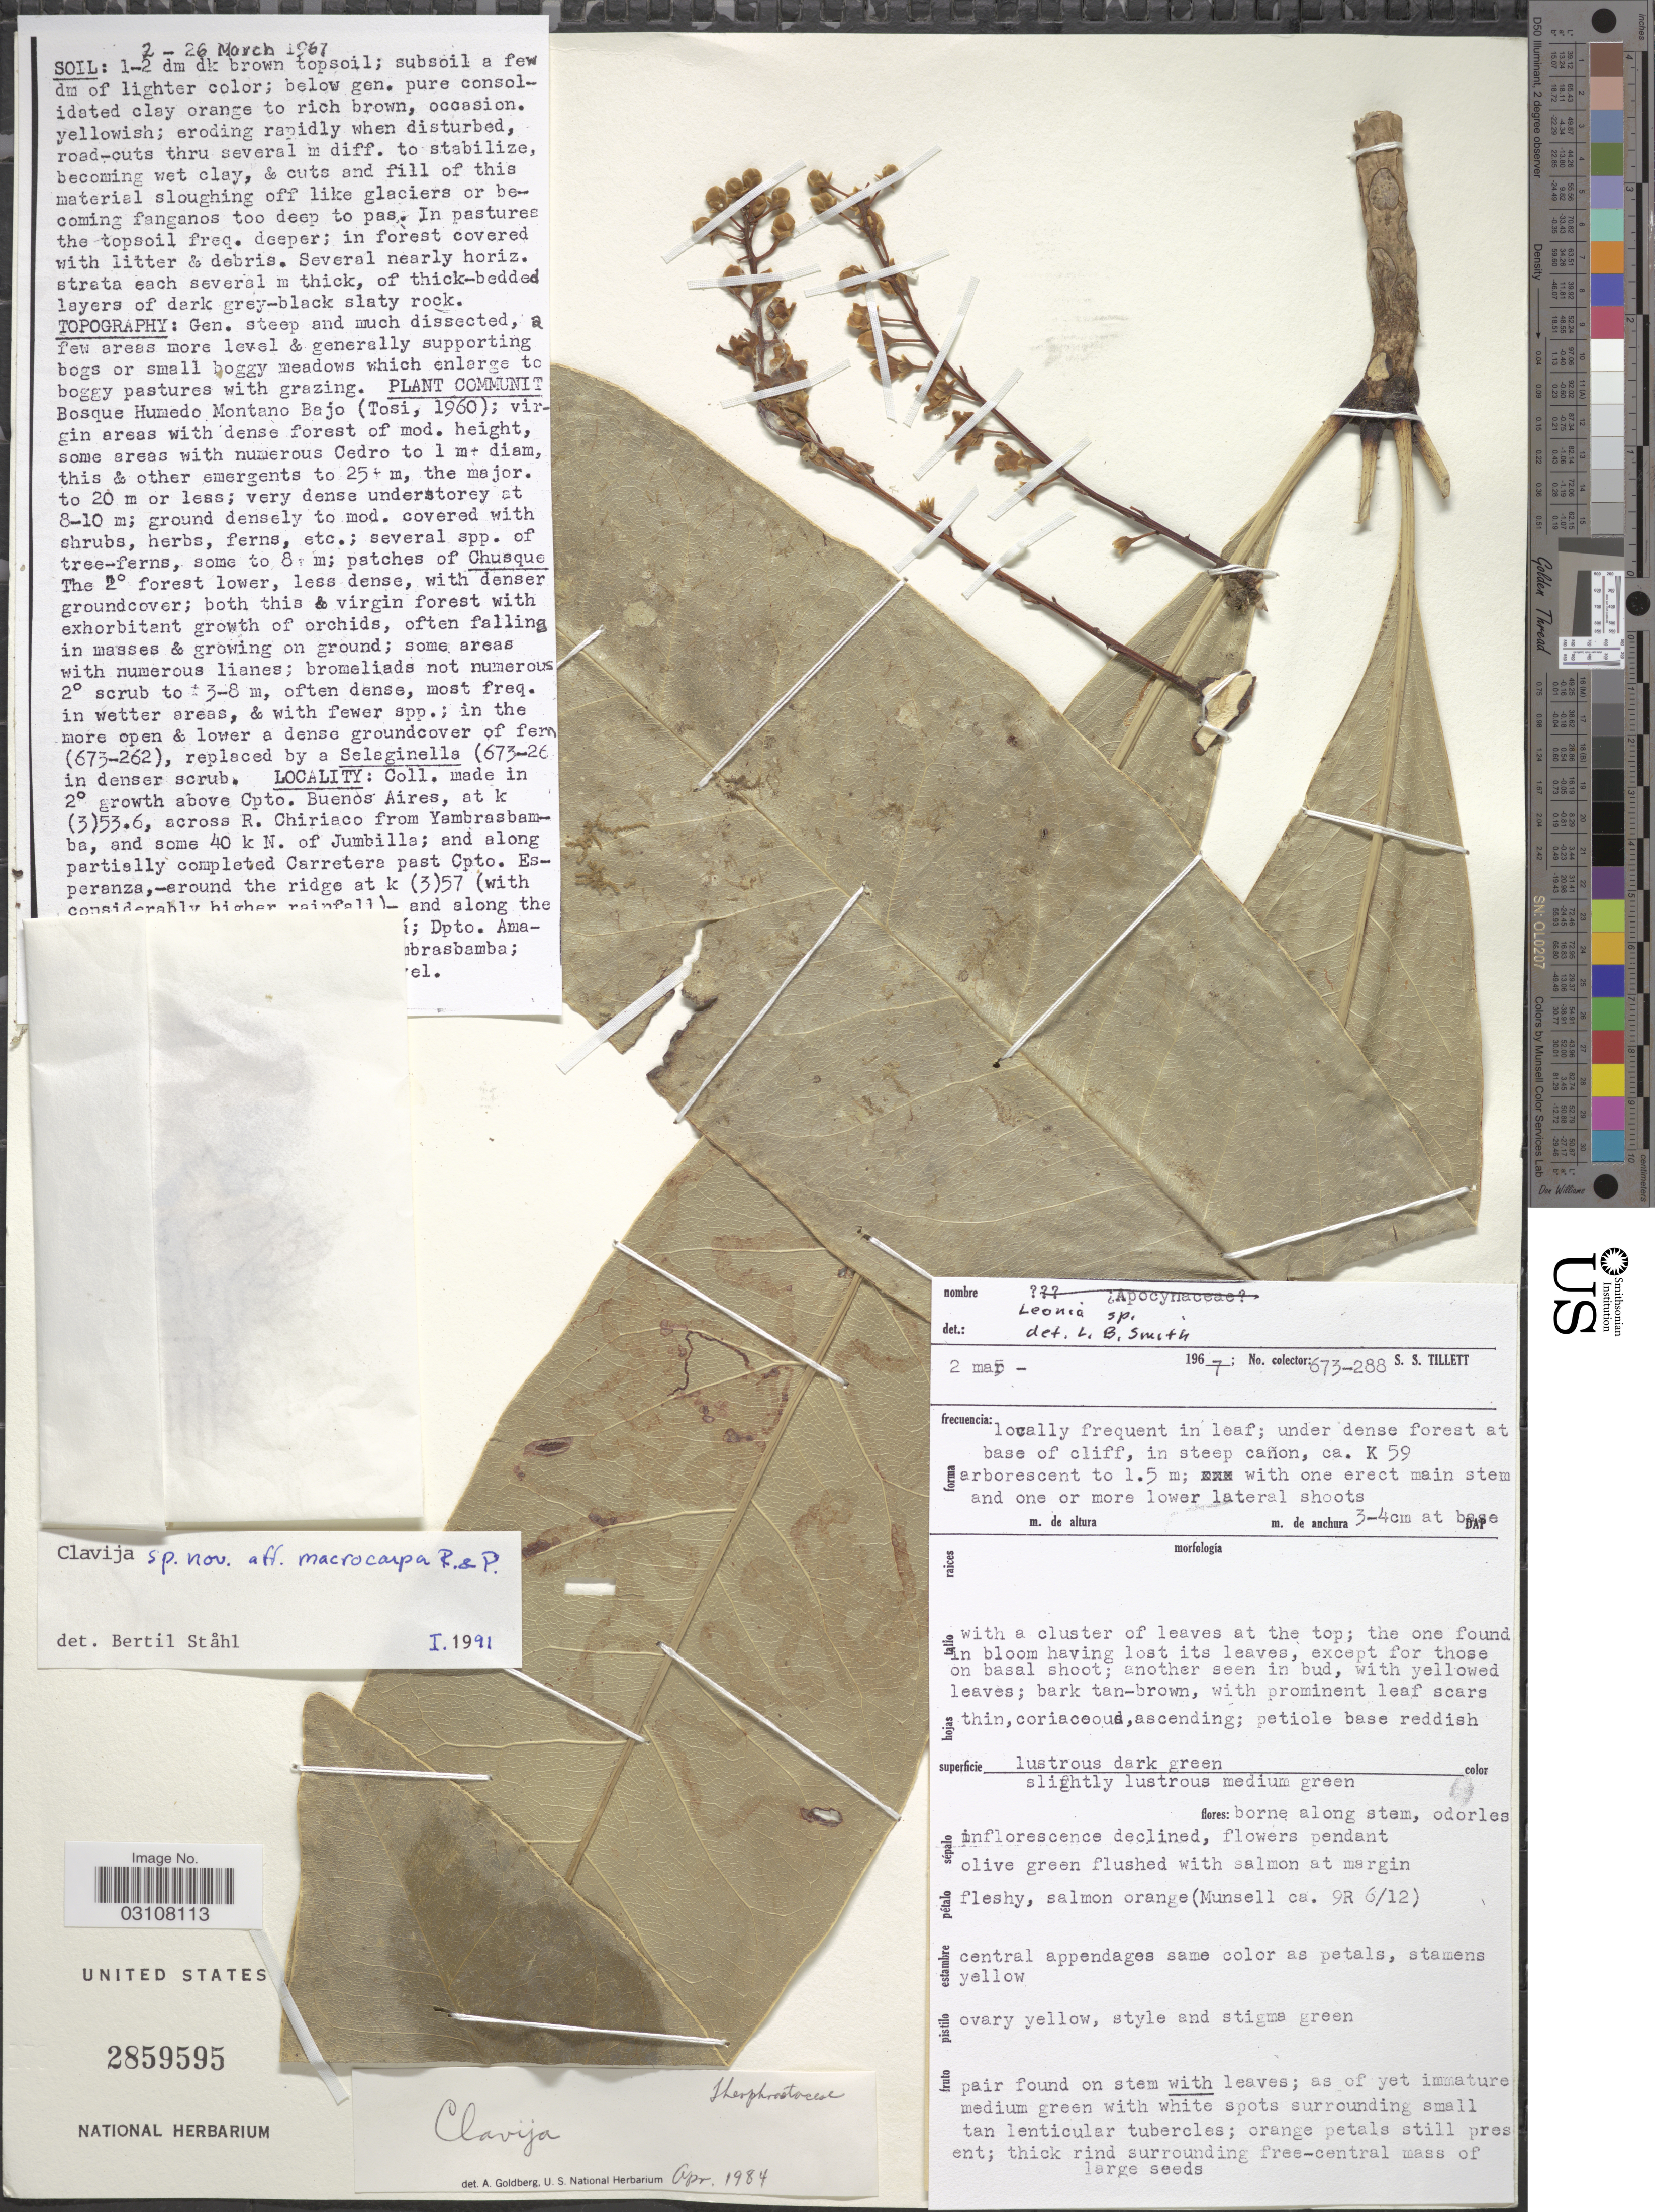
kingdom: Plantae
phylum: Tracheophyta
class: Magnoliopsida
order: Ericales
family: Primulaceae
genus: Clavija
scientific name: Clavija sp.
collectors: S. S. Tillett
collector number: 673-288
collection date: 1967-03-02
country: Peru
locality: Coll. made in 2° growth above Cpto. Buenos Aires, at k(3)53.6, across R. Chiriaco from Yambrasbamba, and some 40 k N. of Jumbilla; and along partially completed Carretera past Cpto. Esperanza,-around the ridge at k (3)57 (with considerably higher rainfall)- and along the [illegible text]; Dpto. Ama-[illegible text], [illegible text]brasbamba.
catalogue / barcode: US 2859595